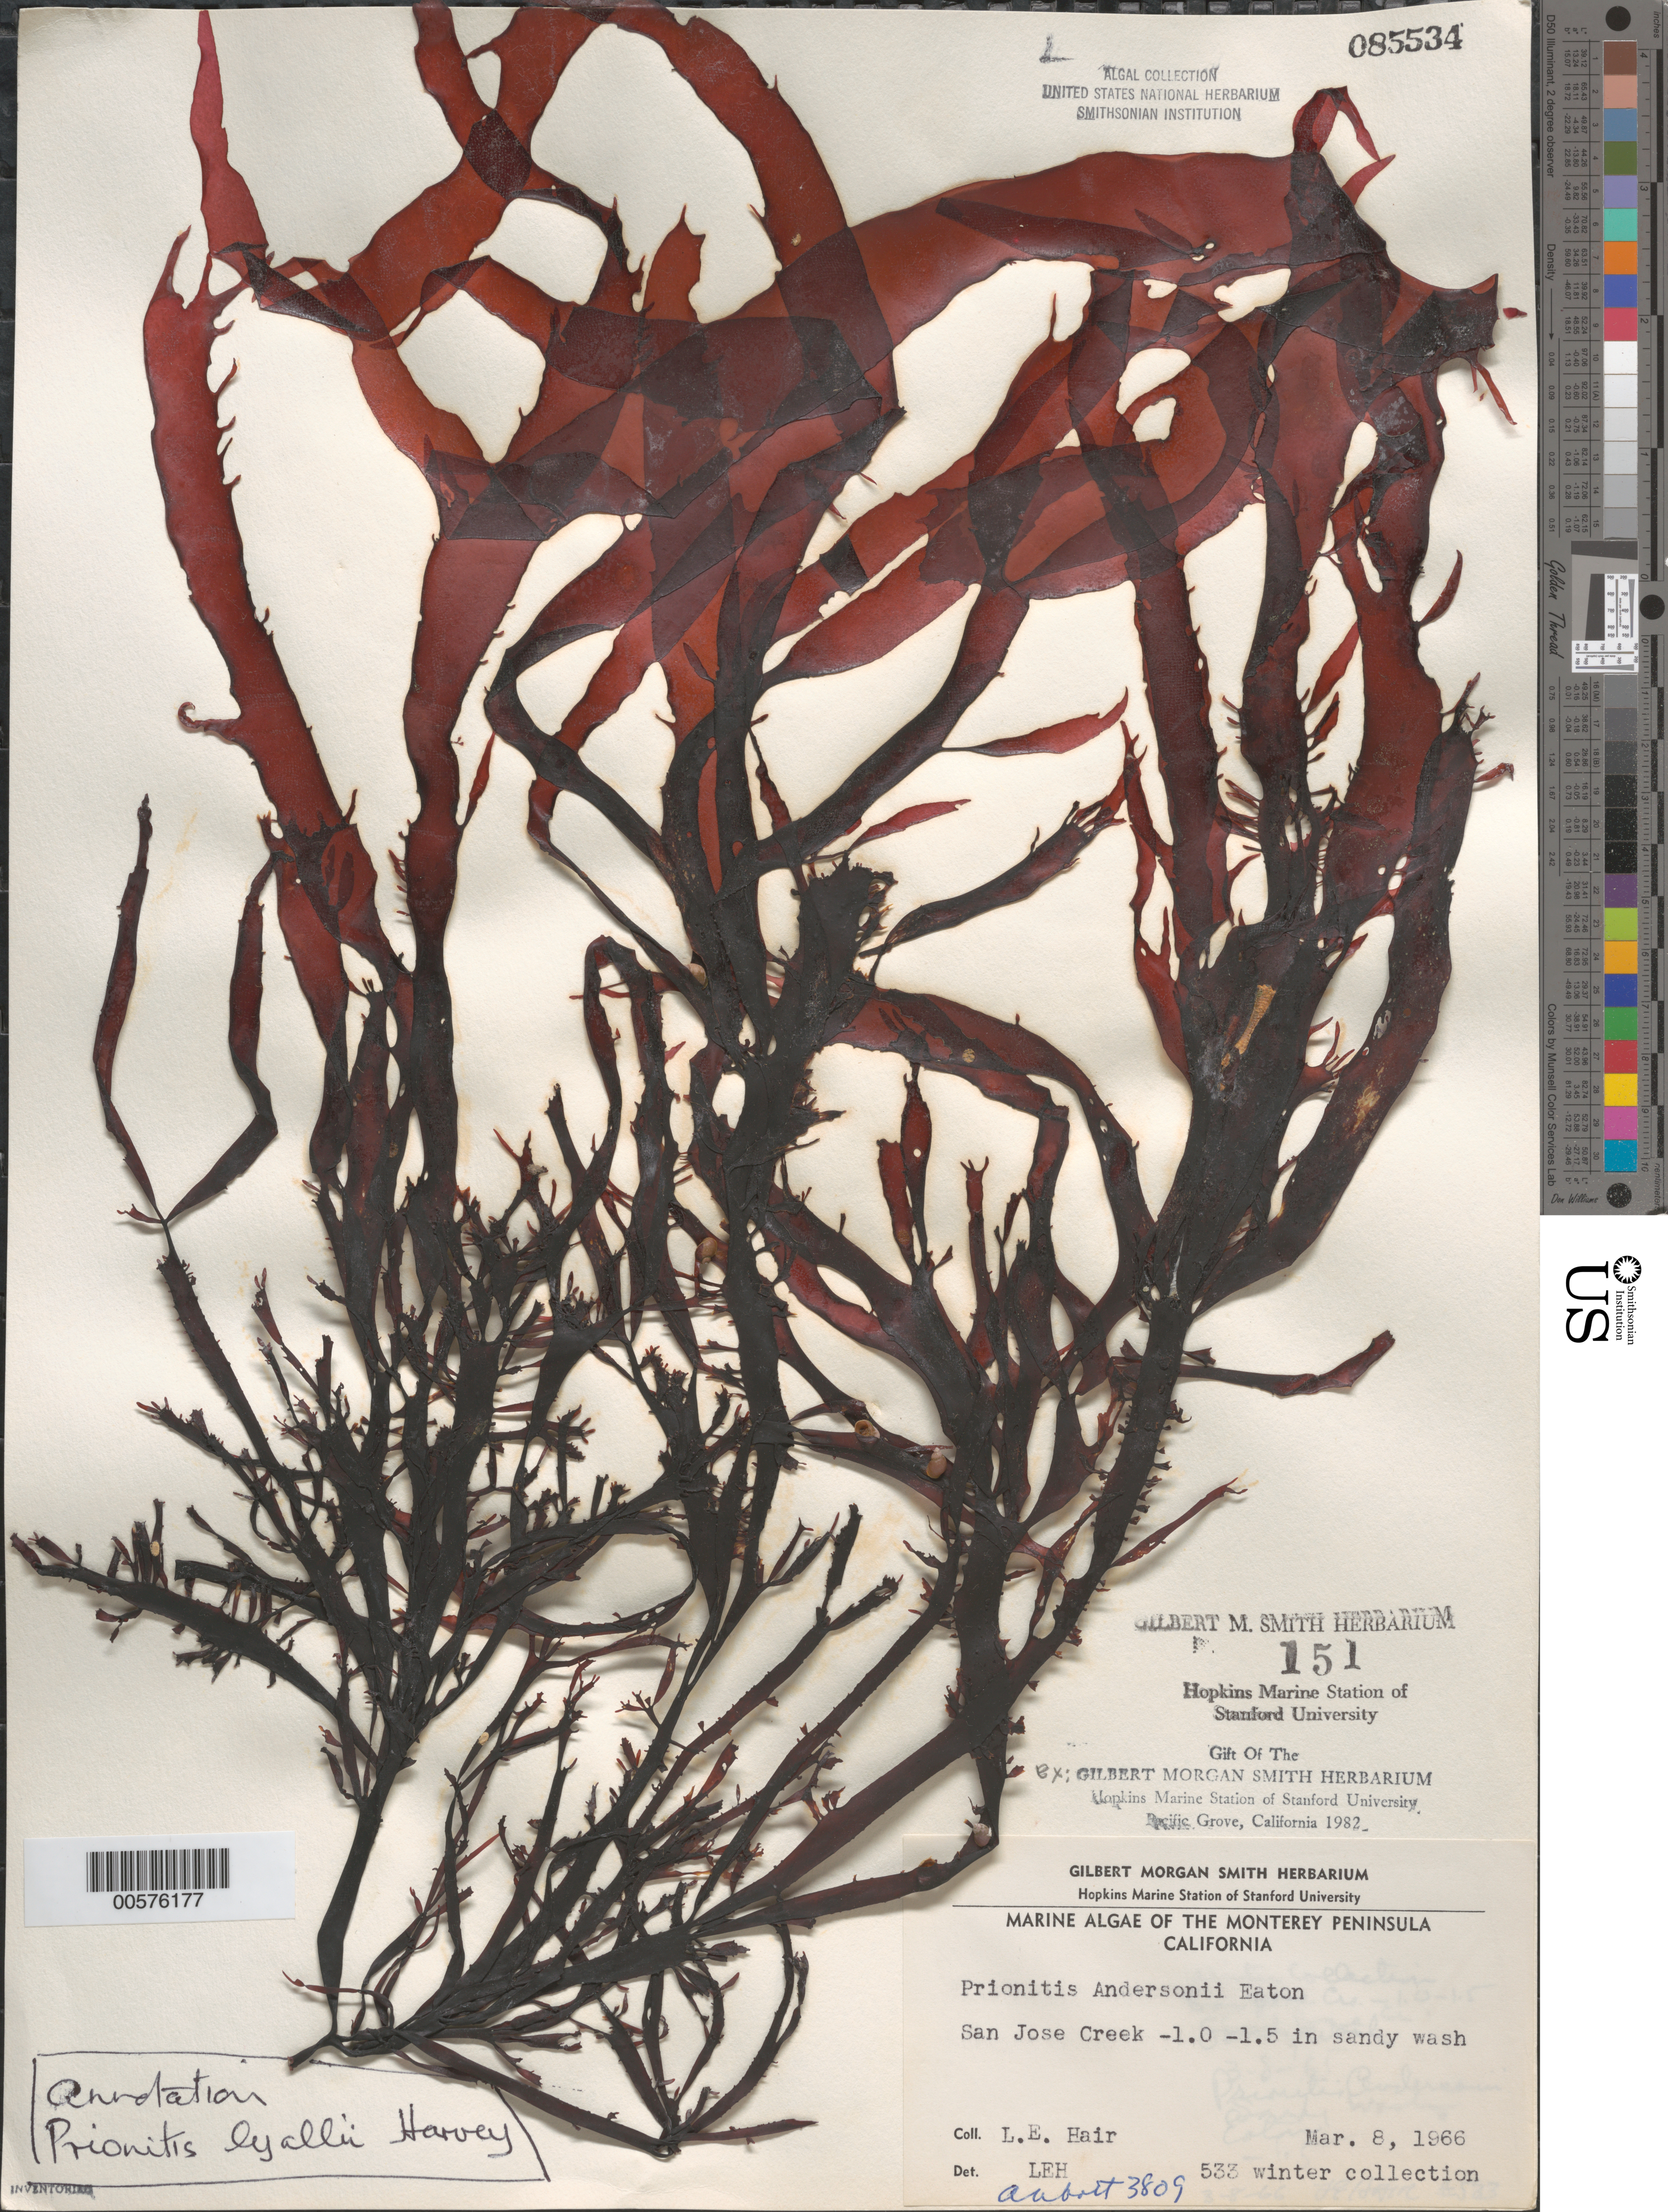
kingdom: Plantae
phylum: Rhodophyta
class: Florideophyceae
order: Cryptonemiales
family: Cryptonemiaceae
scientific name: Prionitis sternbergii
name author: (C. Agardh) J. Agardh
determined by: Algae name updating Project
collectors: L. Hair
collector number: LEH 533 & IAA 3809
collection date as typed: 08 Mar 1966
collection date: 1966-03-08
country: United States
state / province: California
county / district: Monterey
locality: San Jose Creek, Monterey Peninsula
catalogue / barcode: US 85534